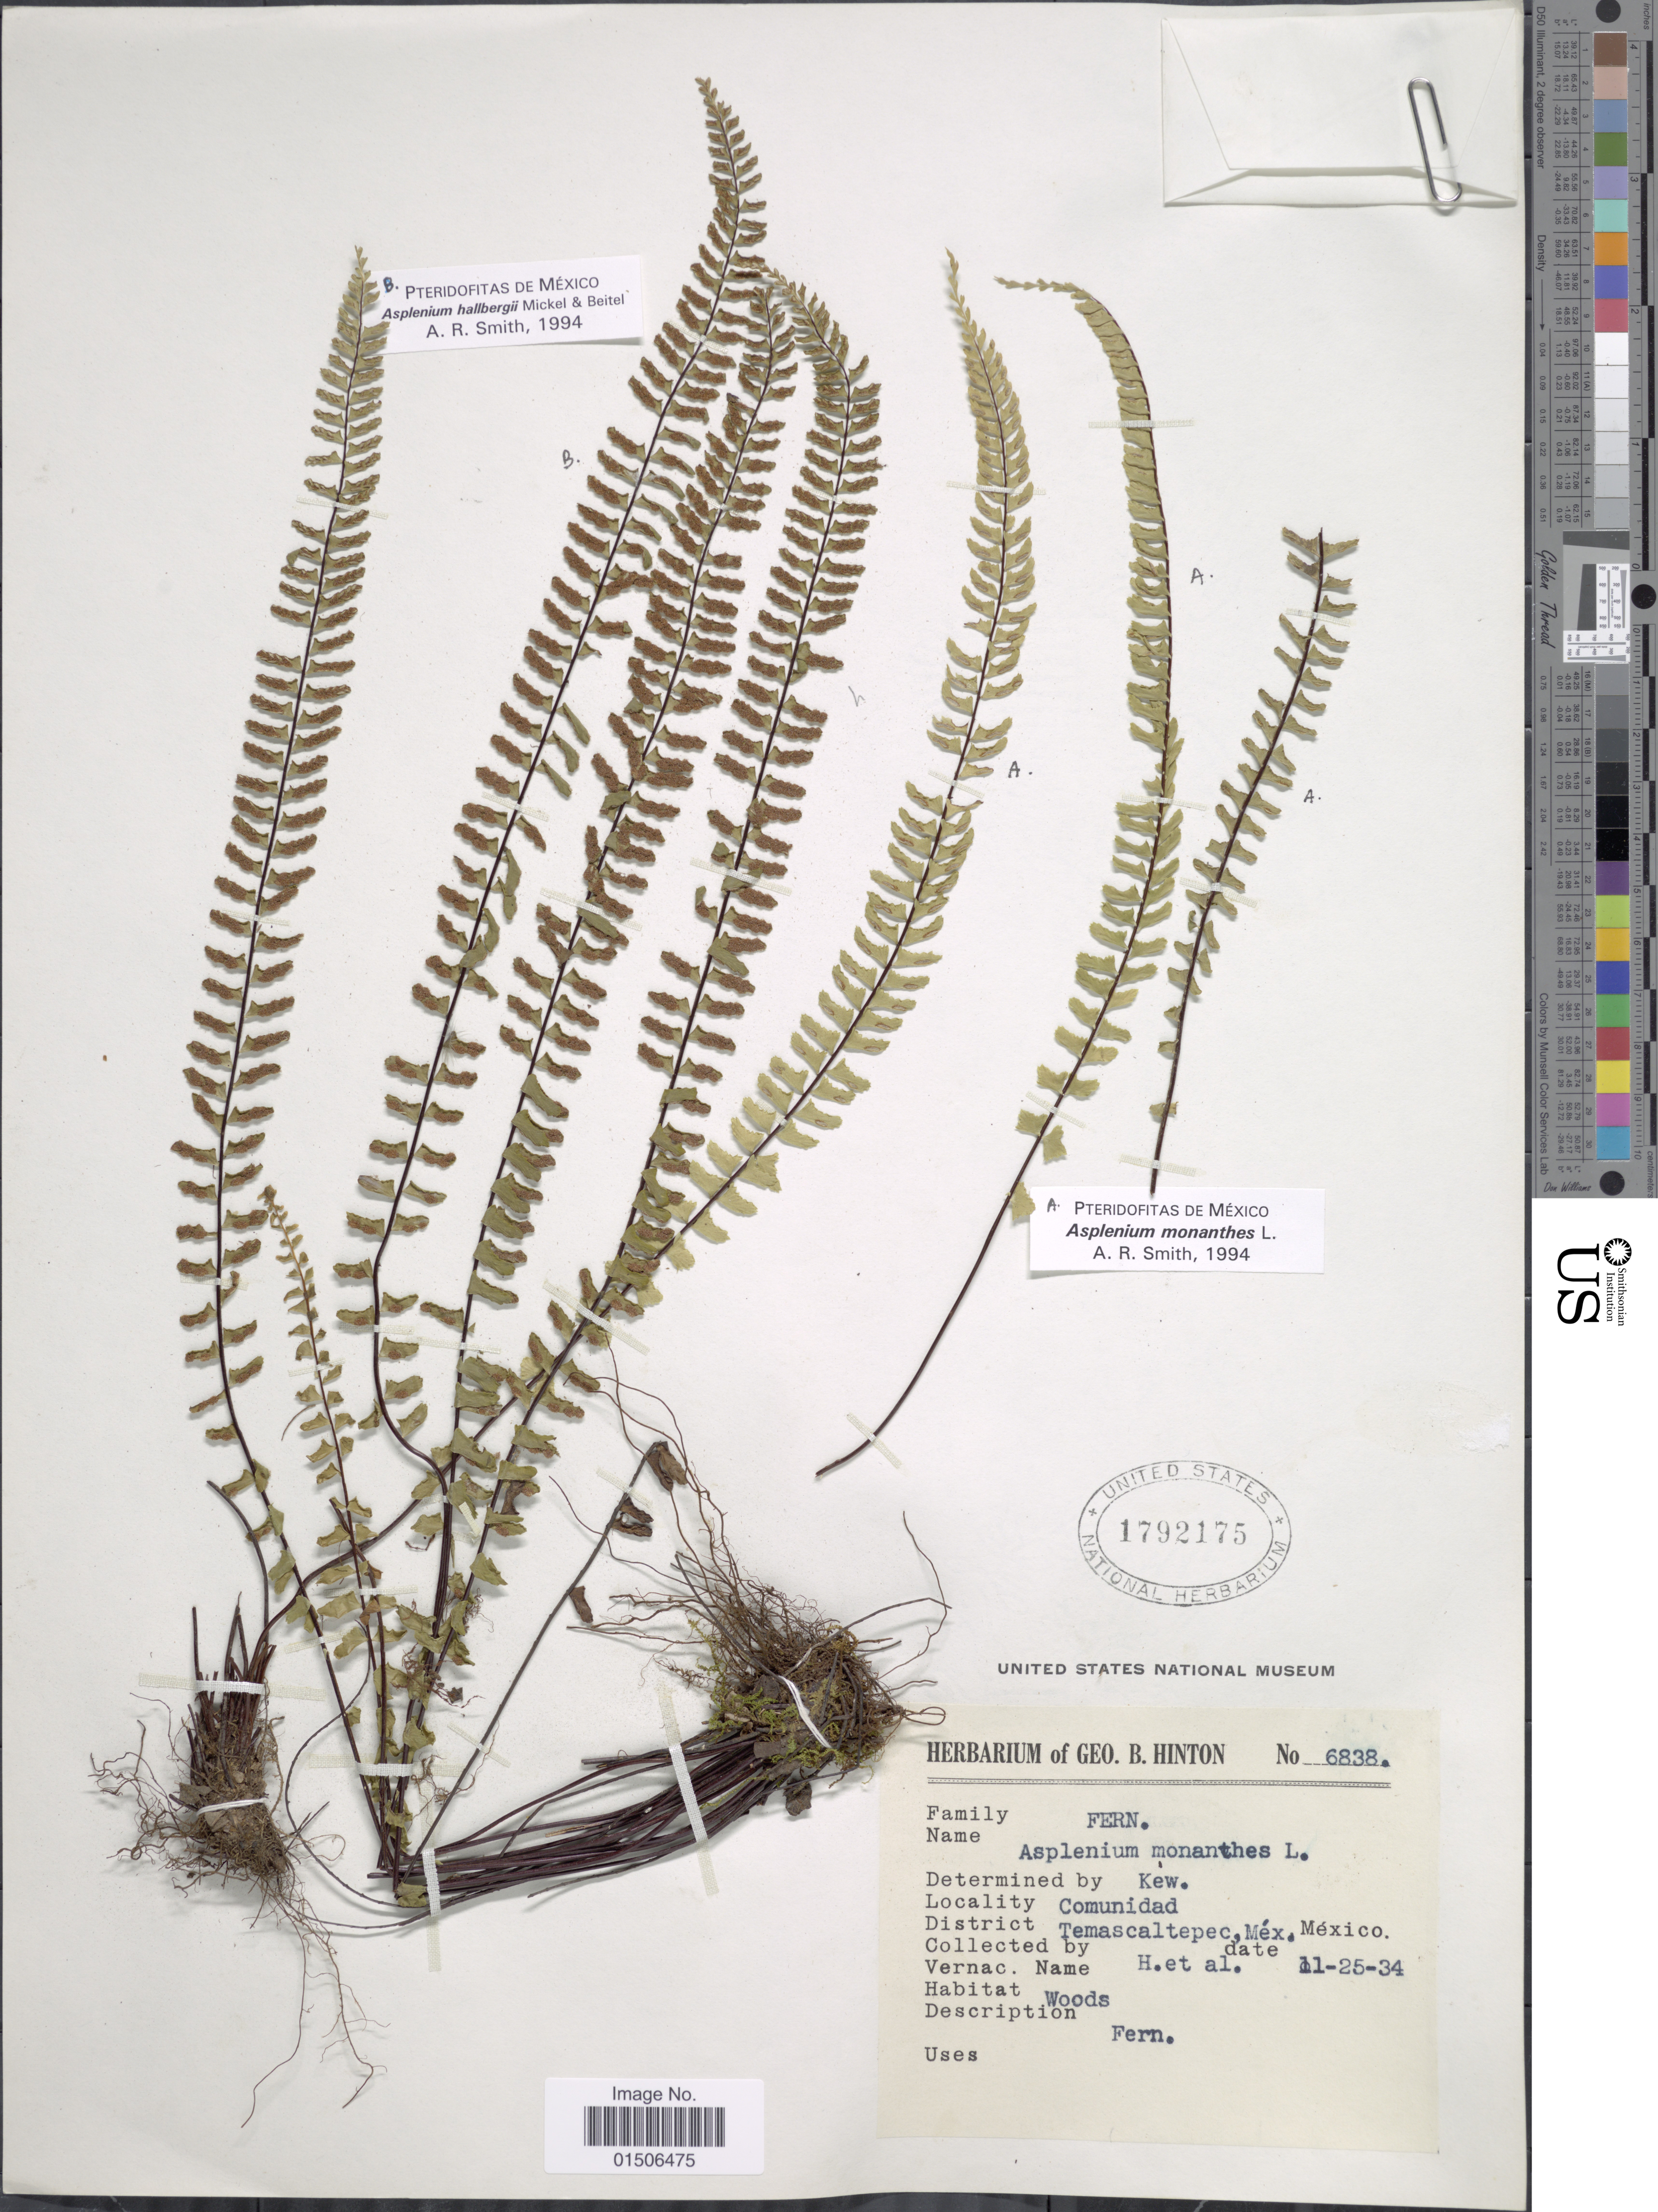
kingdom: Plantae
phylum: Tracheophyta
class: Polypodiopsida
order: Polypodiales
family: Aspleniaceae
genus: Asplenium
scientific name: Asplenium hallbergii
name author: Mickel & Beitel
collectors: G. B. Hinton & et al.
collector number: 6838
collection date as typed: Transcribed d/m/y: 25/11/34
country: Mexico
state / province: México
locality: Comunidad, District Temascaltepec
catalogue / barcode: US 1792175